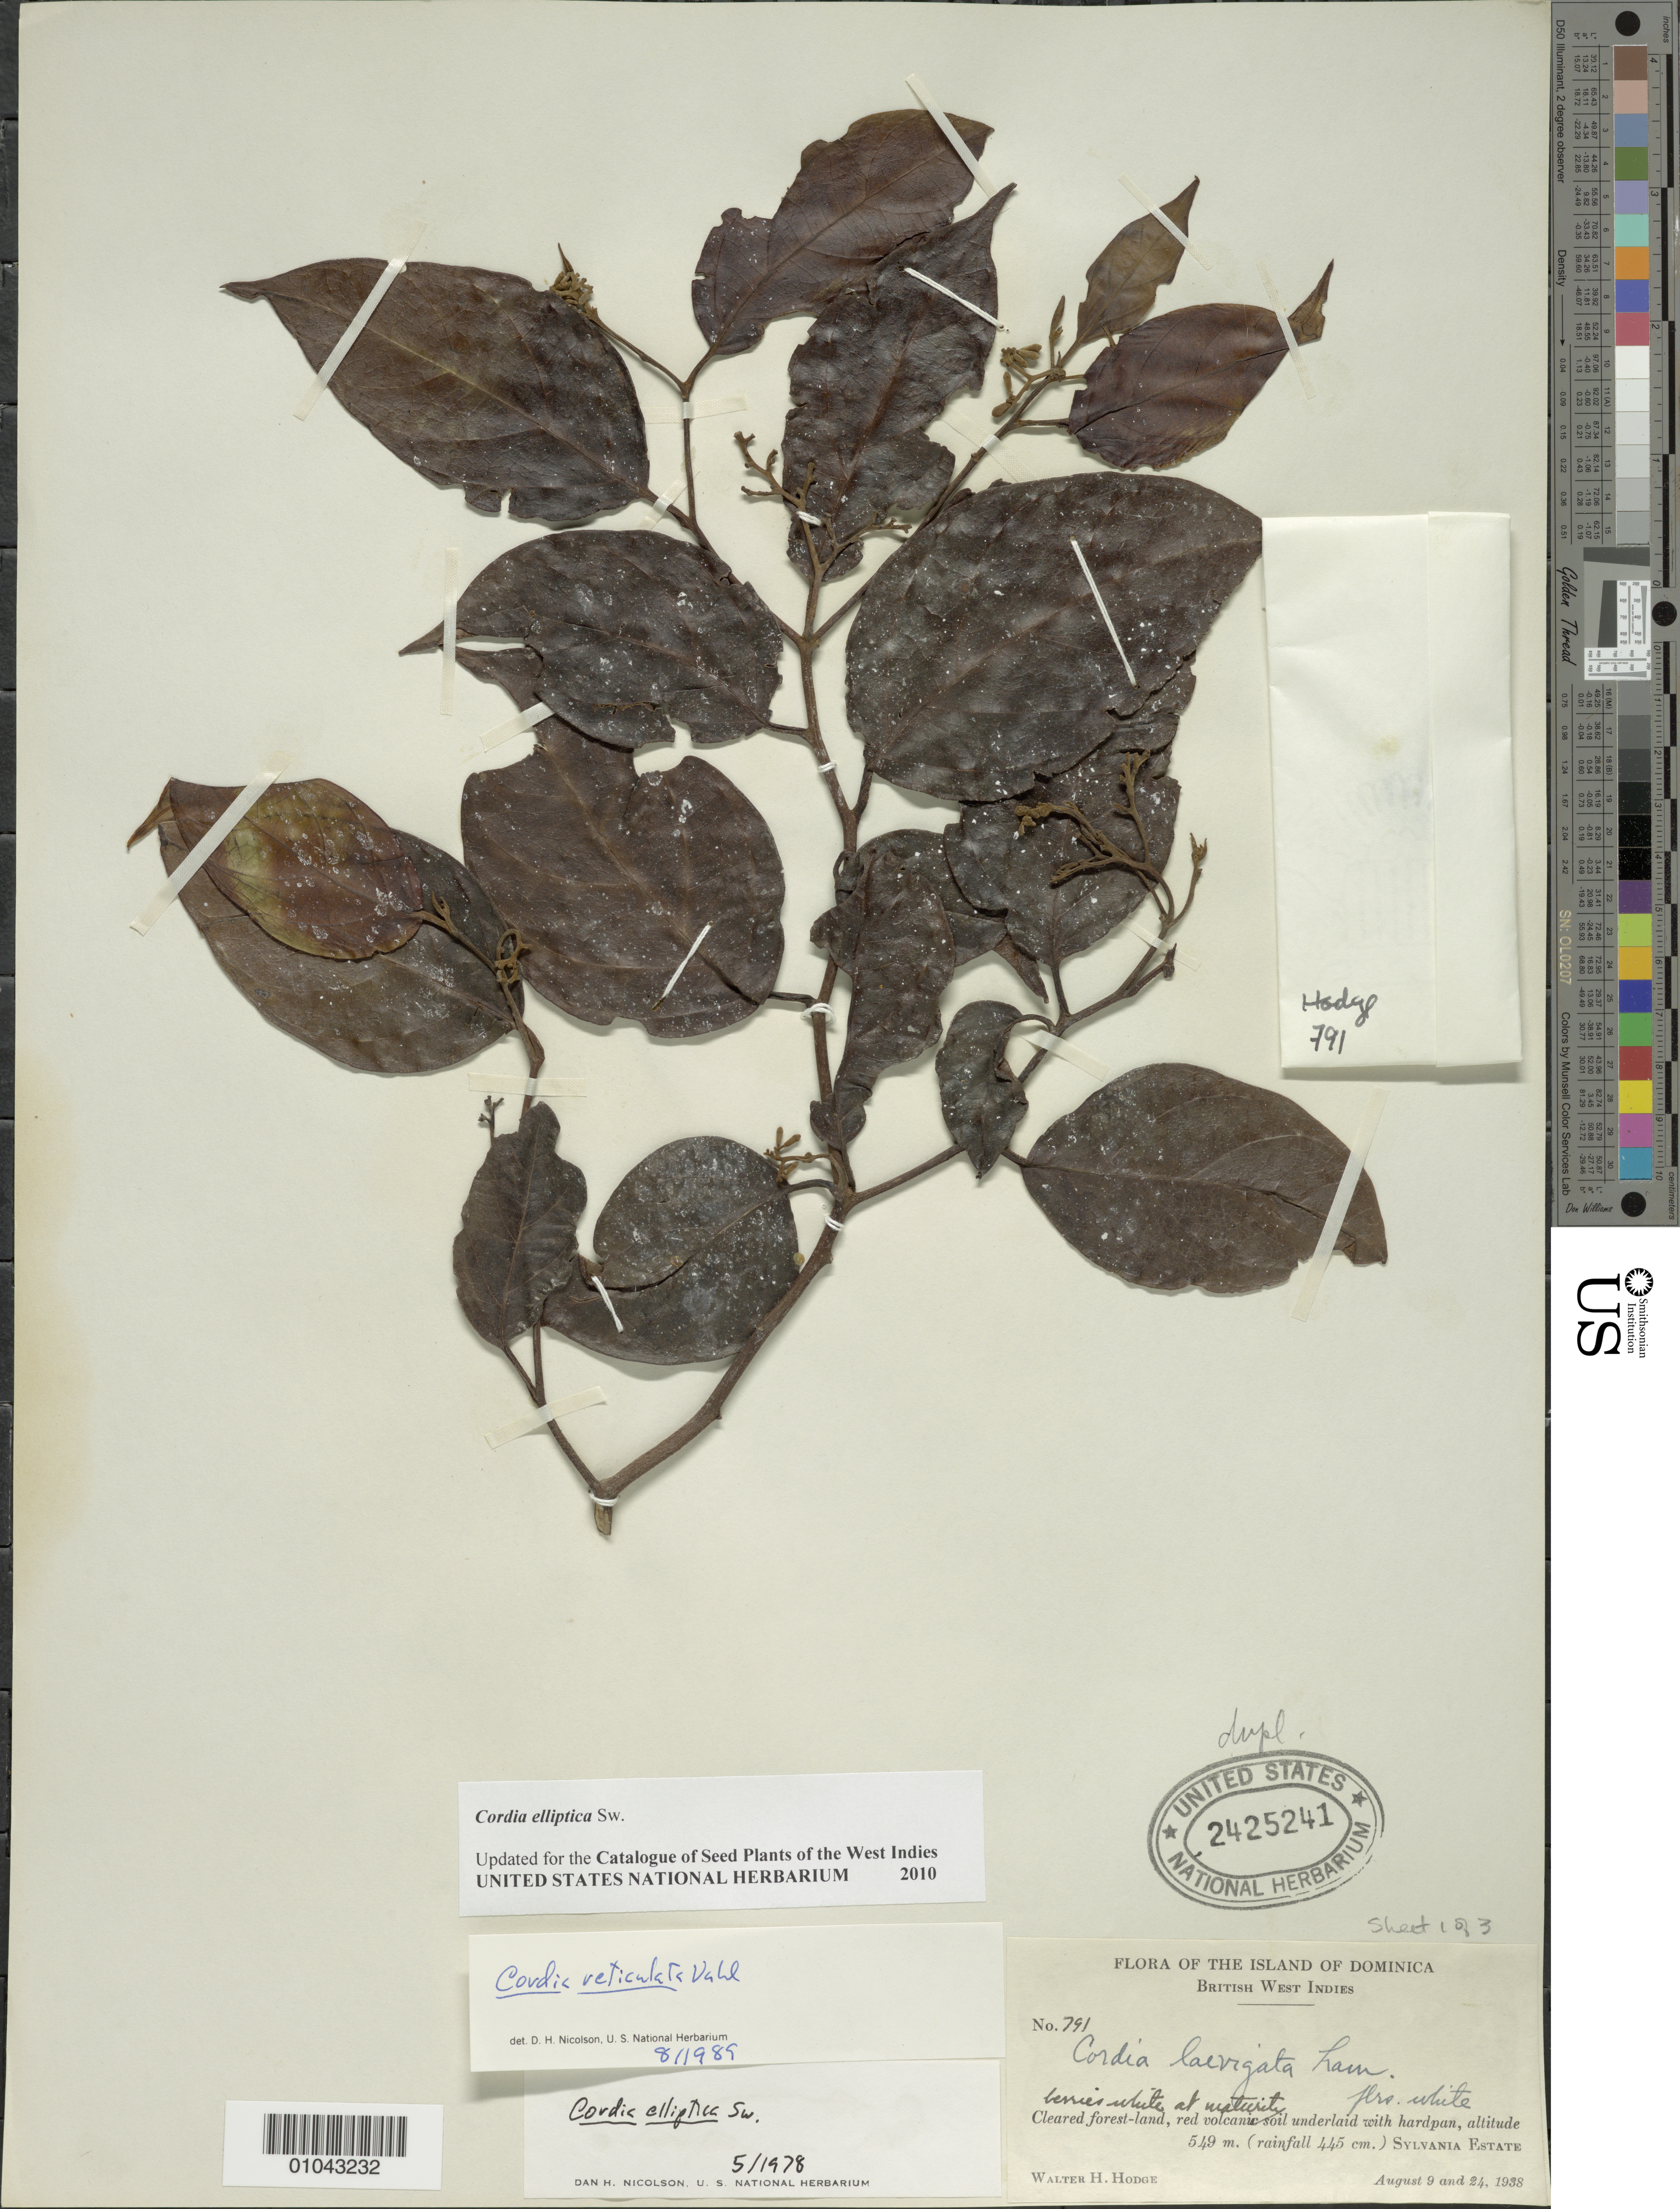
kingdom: Plantae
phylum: Tracheophyta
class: Magnoliopsida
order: Boraginales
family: Cordiaceae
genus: Cordia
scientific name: Cordia elliptica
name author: Sw.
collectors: W. Hodge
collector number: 791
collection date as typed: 09 Aug 1938 and 24 Aug 1938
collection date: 1938-08-09,1938-08-24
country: Dominica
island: Dominica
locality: Sylvania Estate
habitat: Cleared forest land, red volcanic soil underlaid with hardpan, rainfall 445 cm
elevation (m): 549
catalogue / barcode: US 2425241